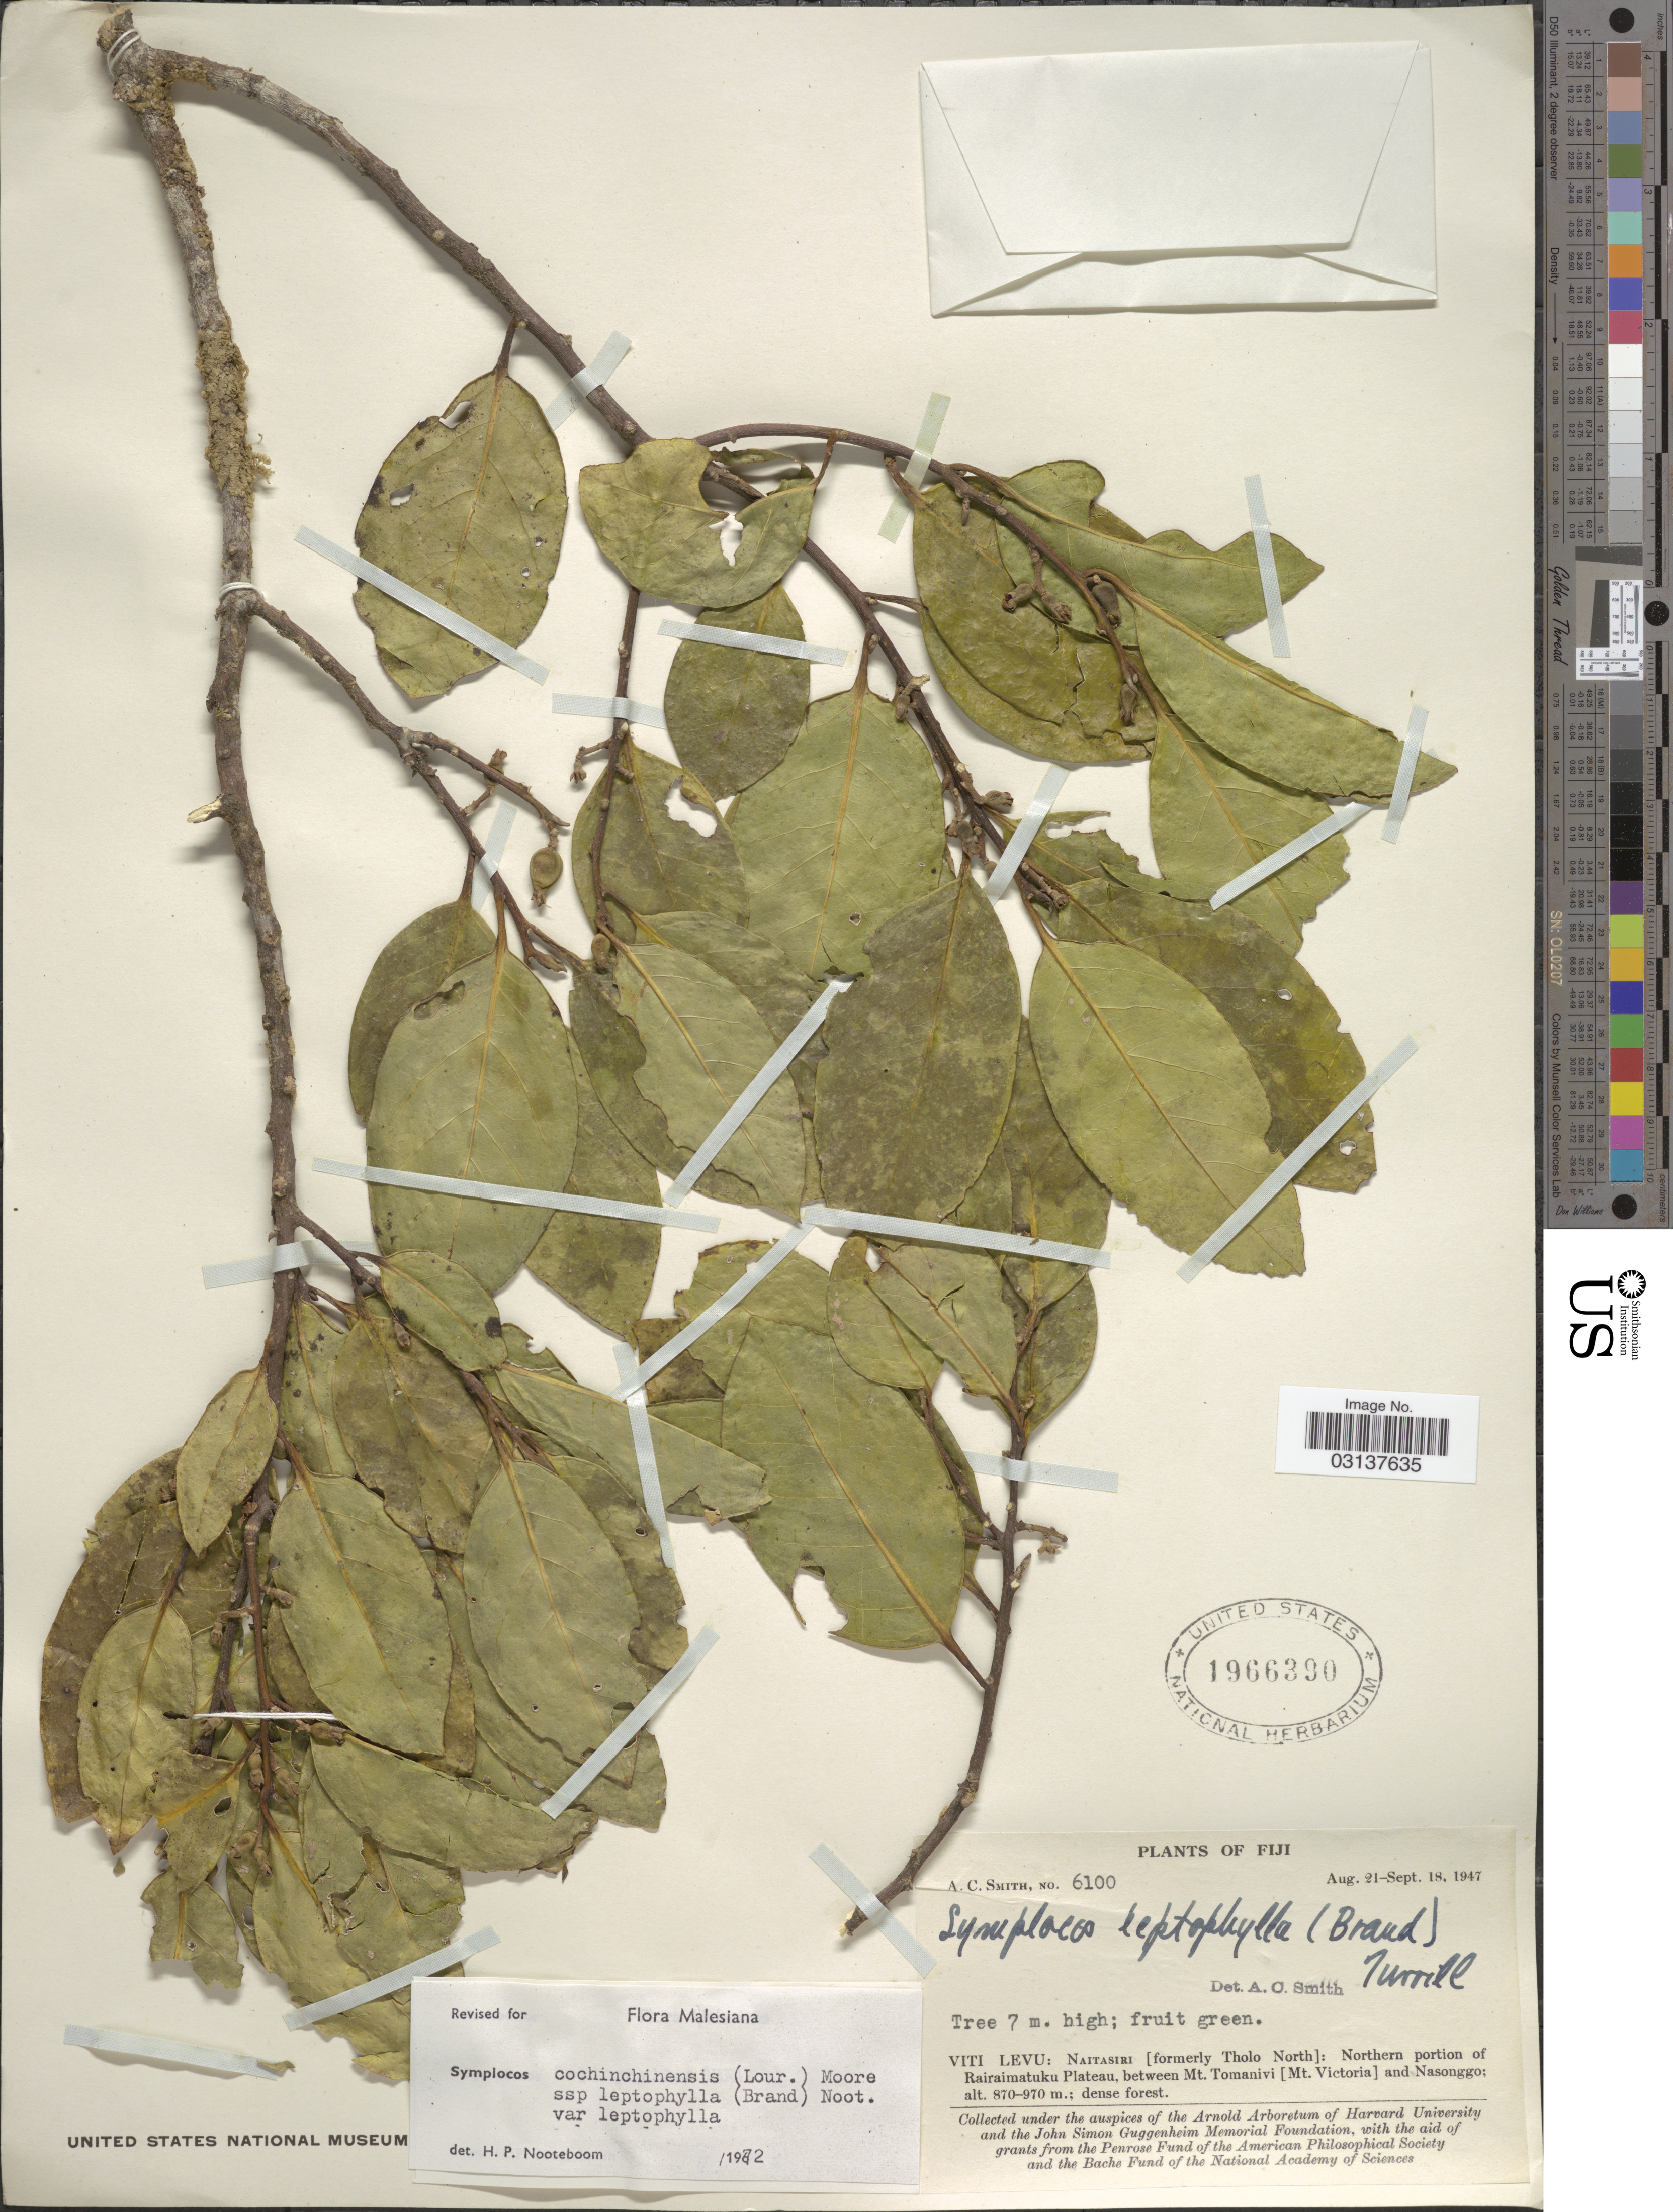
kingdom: Plantae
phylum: Tracheophyta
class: Magnoliopsida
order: Ericales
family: Symplocaceae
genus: Symplocos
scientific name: Symplocos cochinchinensis var. leptophylla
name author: (Brand) Noot.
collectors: A. C. Smith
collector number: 6100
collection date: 1947-08-21/1947-09-18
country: Fiji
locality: Viti Levu: Naitasiri [formerly Tholo North]: Northern portion of Rairaimatuku Plateau, between Mt. Tomanivi [Mt. Victoria] and Nasonggo.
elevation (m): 870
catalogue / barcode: US 1966390